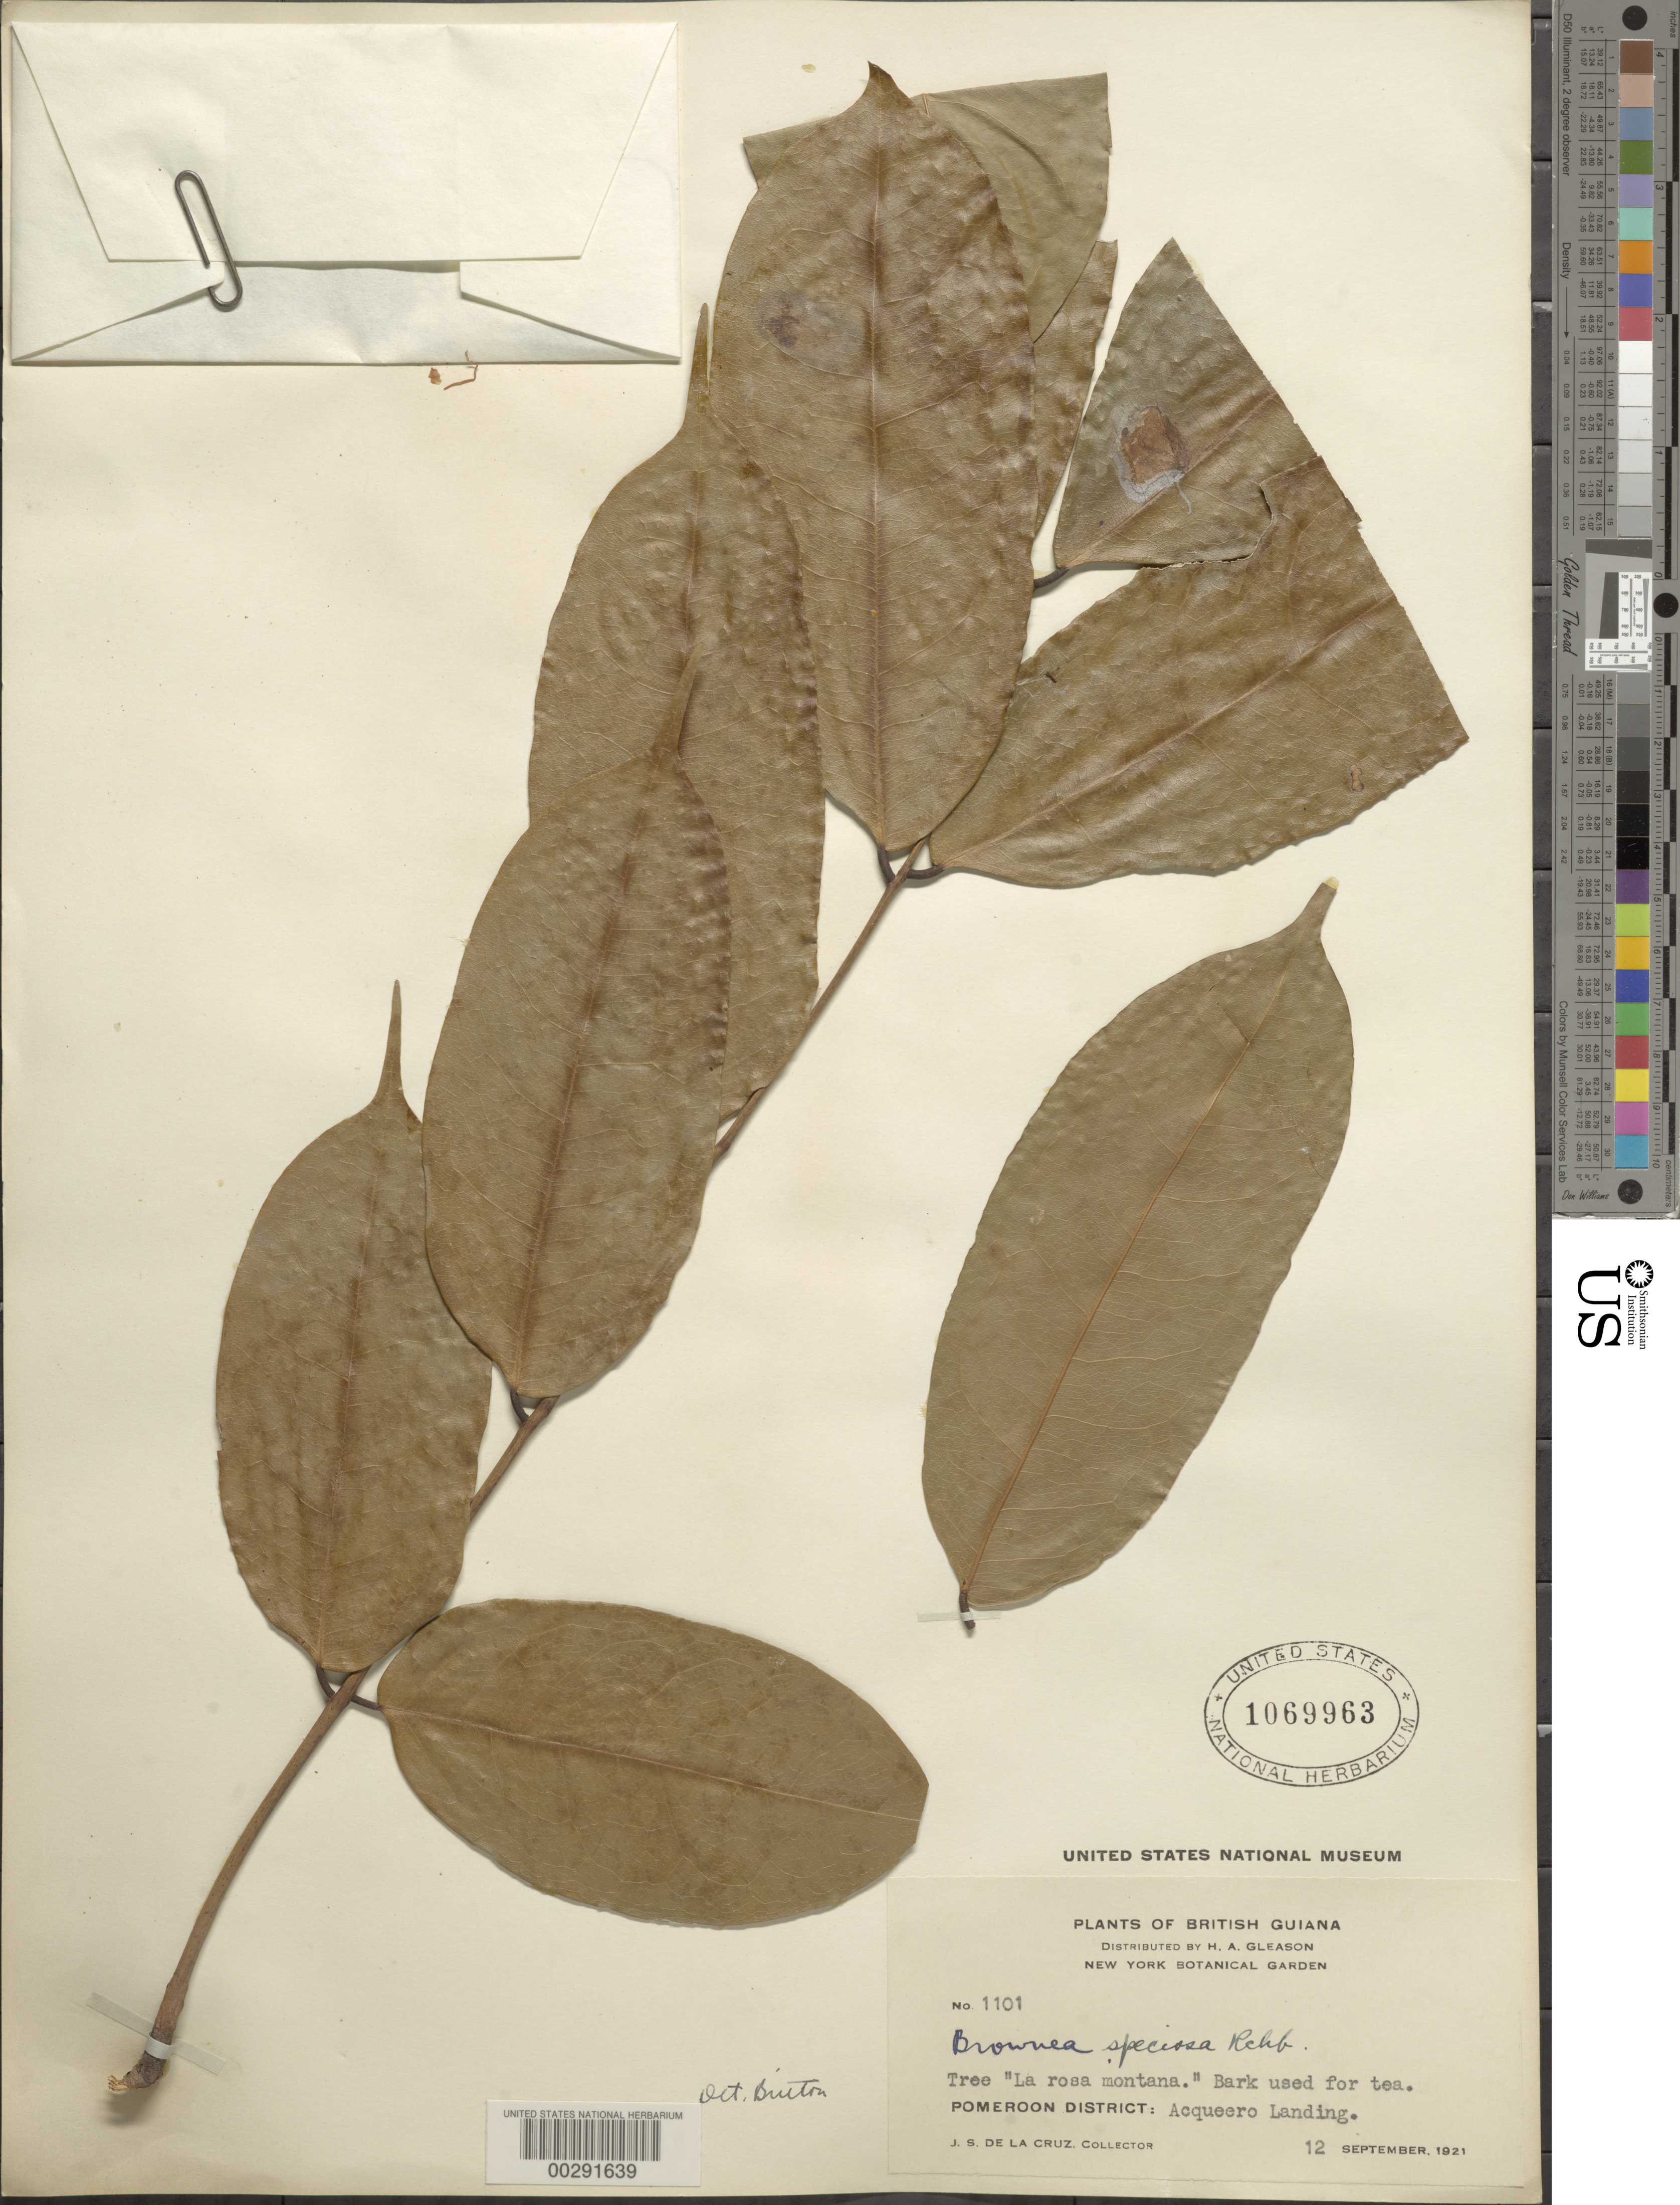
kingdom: Plantae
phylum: Tracheophyta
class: Magnoliopsida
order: Fabales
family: Fabaceae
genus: Brownea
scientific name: Brownea speciosa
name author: Rchb. ex DC.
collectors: J. S. de la Cruz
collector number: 1101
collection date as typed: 12 Sep 1921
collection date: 1921-09-12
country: Guyana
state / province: Pomeroon-Supenaam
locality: Acqueero landing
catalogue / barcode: US 1069963